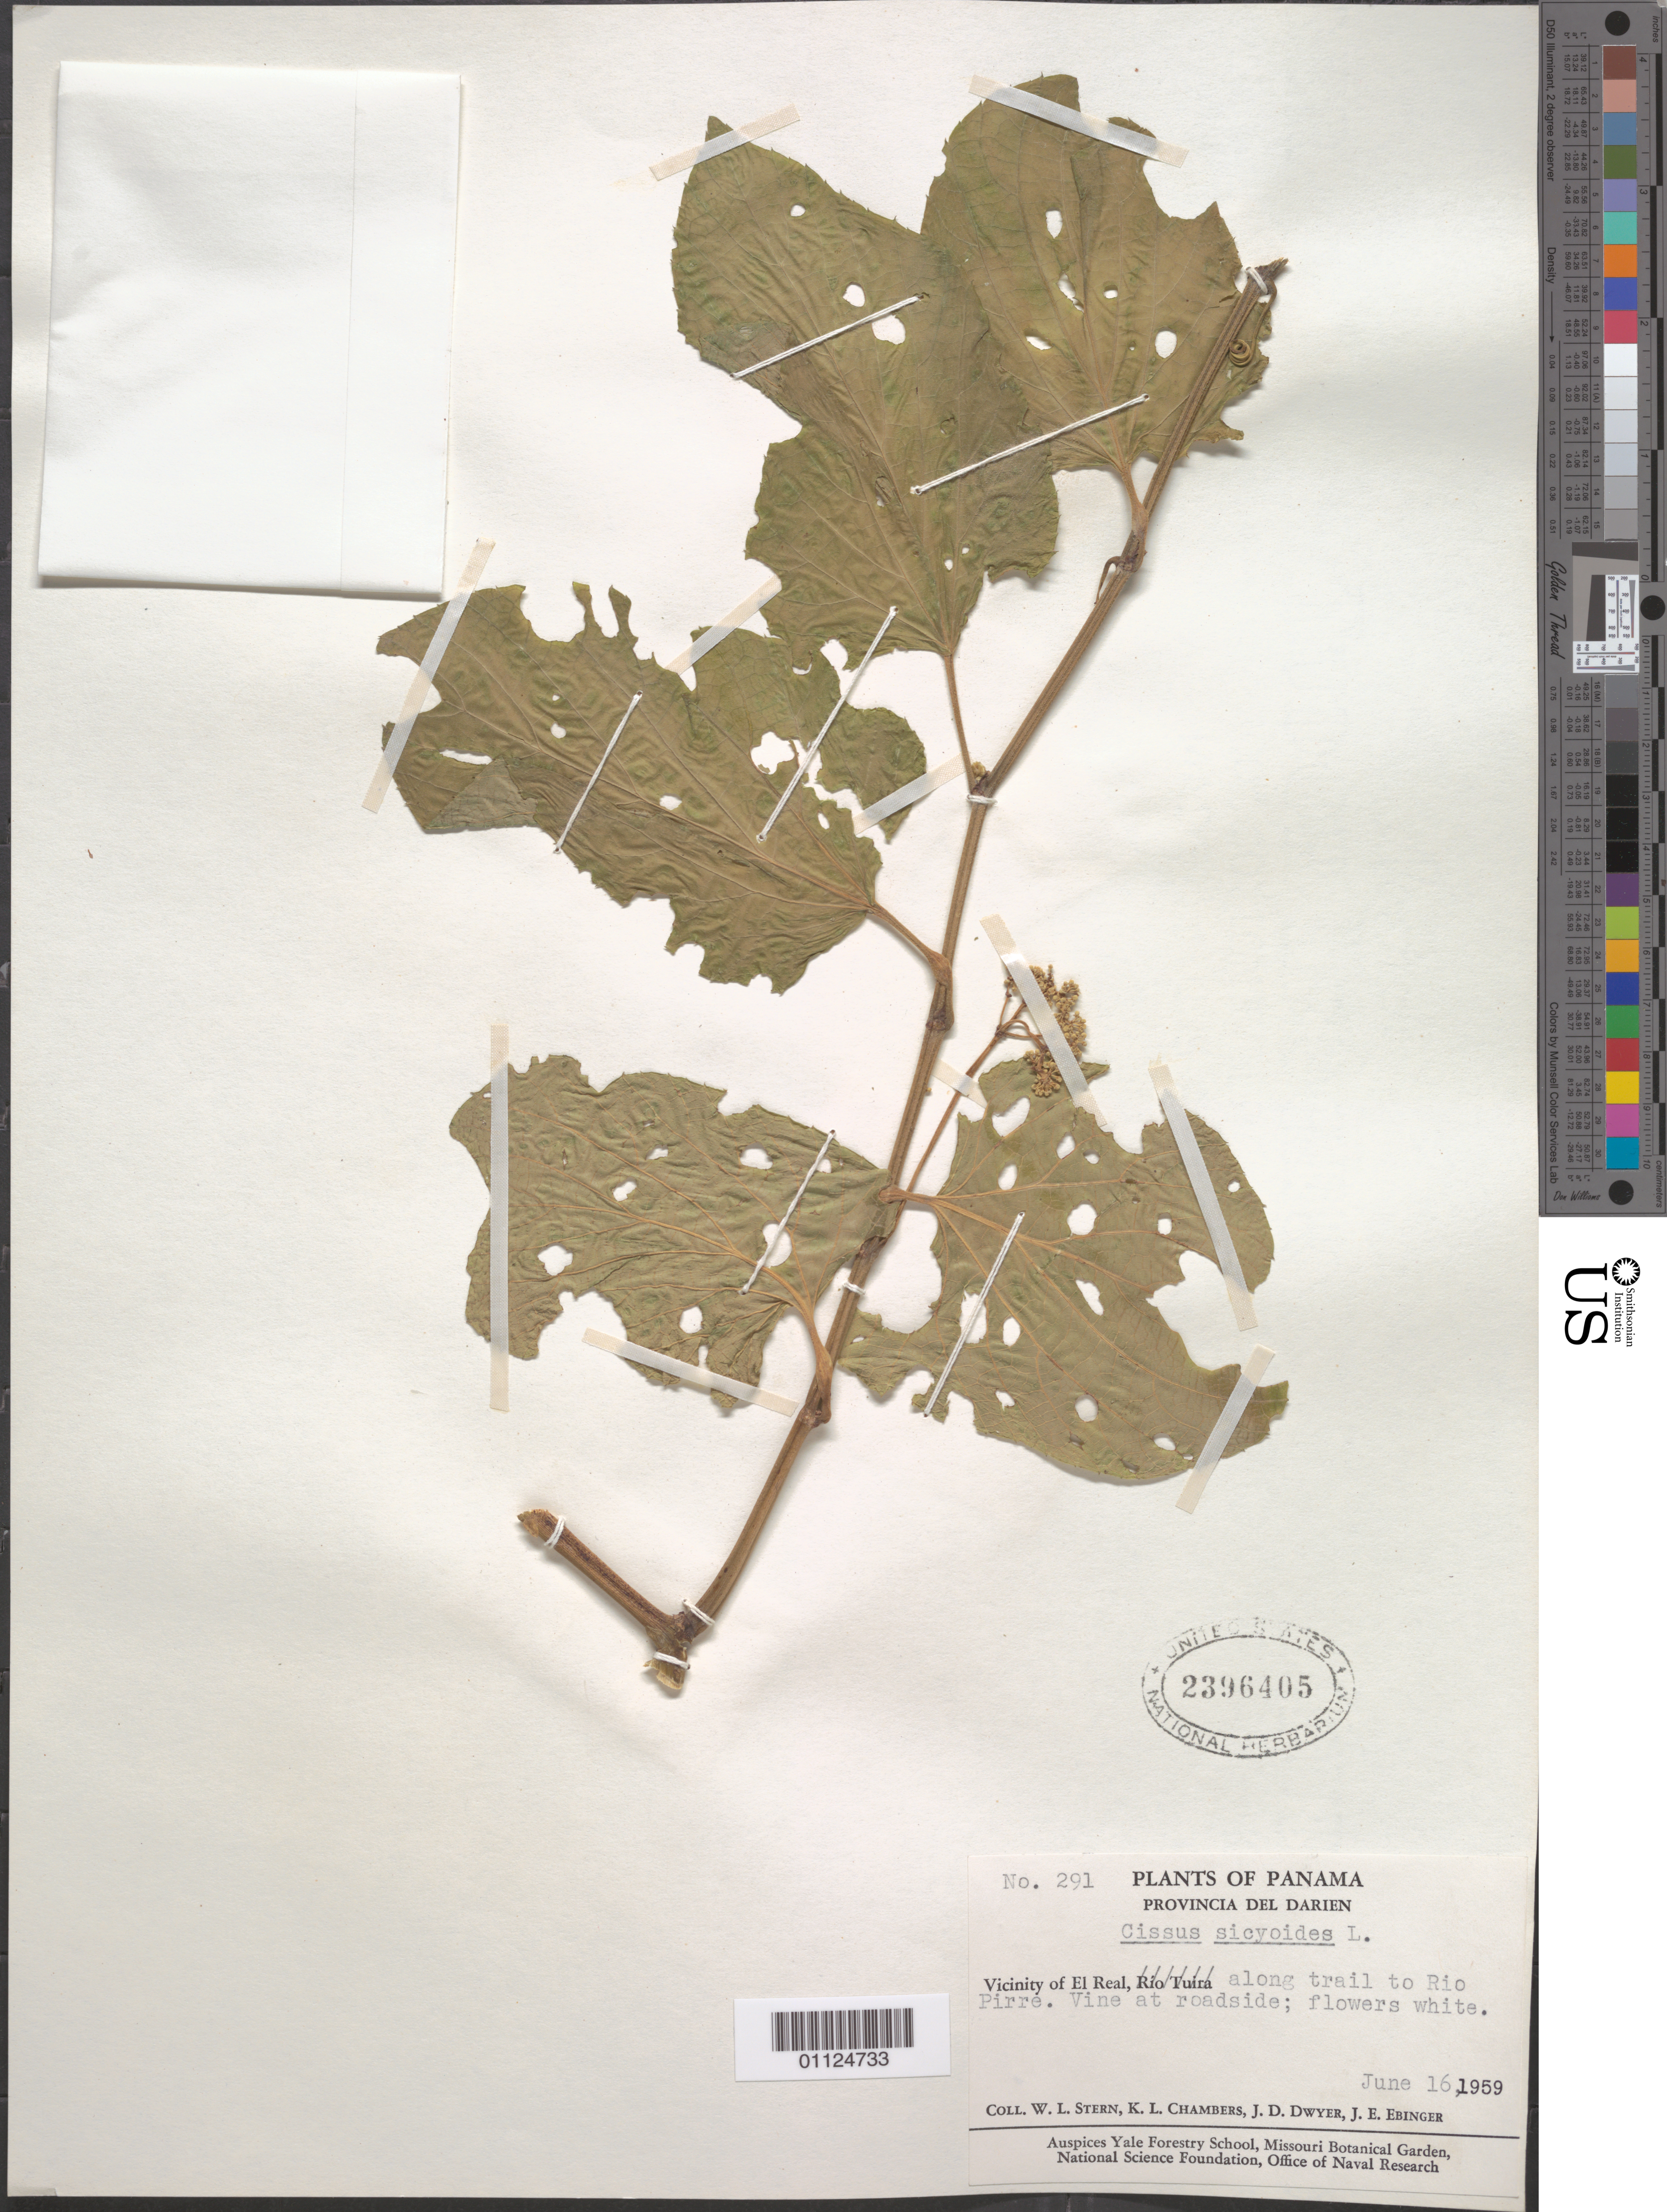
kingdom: Plantae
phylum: Tracheophyta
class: Magnoliopsida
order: Vitales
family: Vitaceae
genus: Cissus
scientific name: Cissus verticillata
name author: (L.) Nicolson & C.E. Jarvis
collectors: W. L. Stern, K. L. Chambers, J. D. Dwyer & J. Ebinger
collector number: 291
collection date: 1959-06-16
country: Panama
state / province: Darién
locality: Vicinity of El Real along trail to Rio Pirre.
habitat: Vine at roadside.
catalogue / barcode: US 2396405